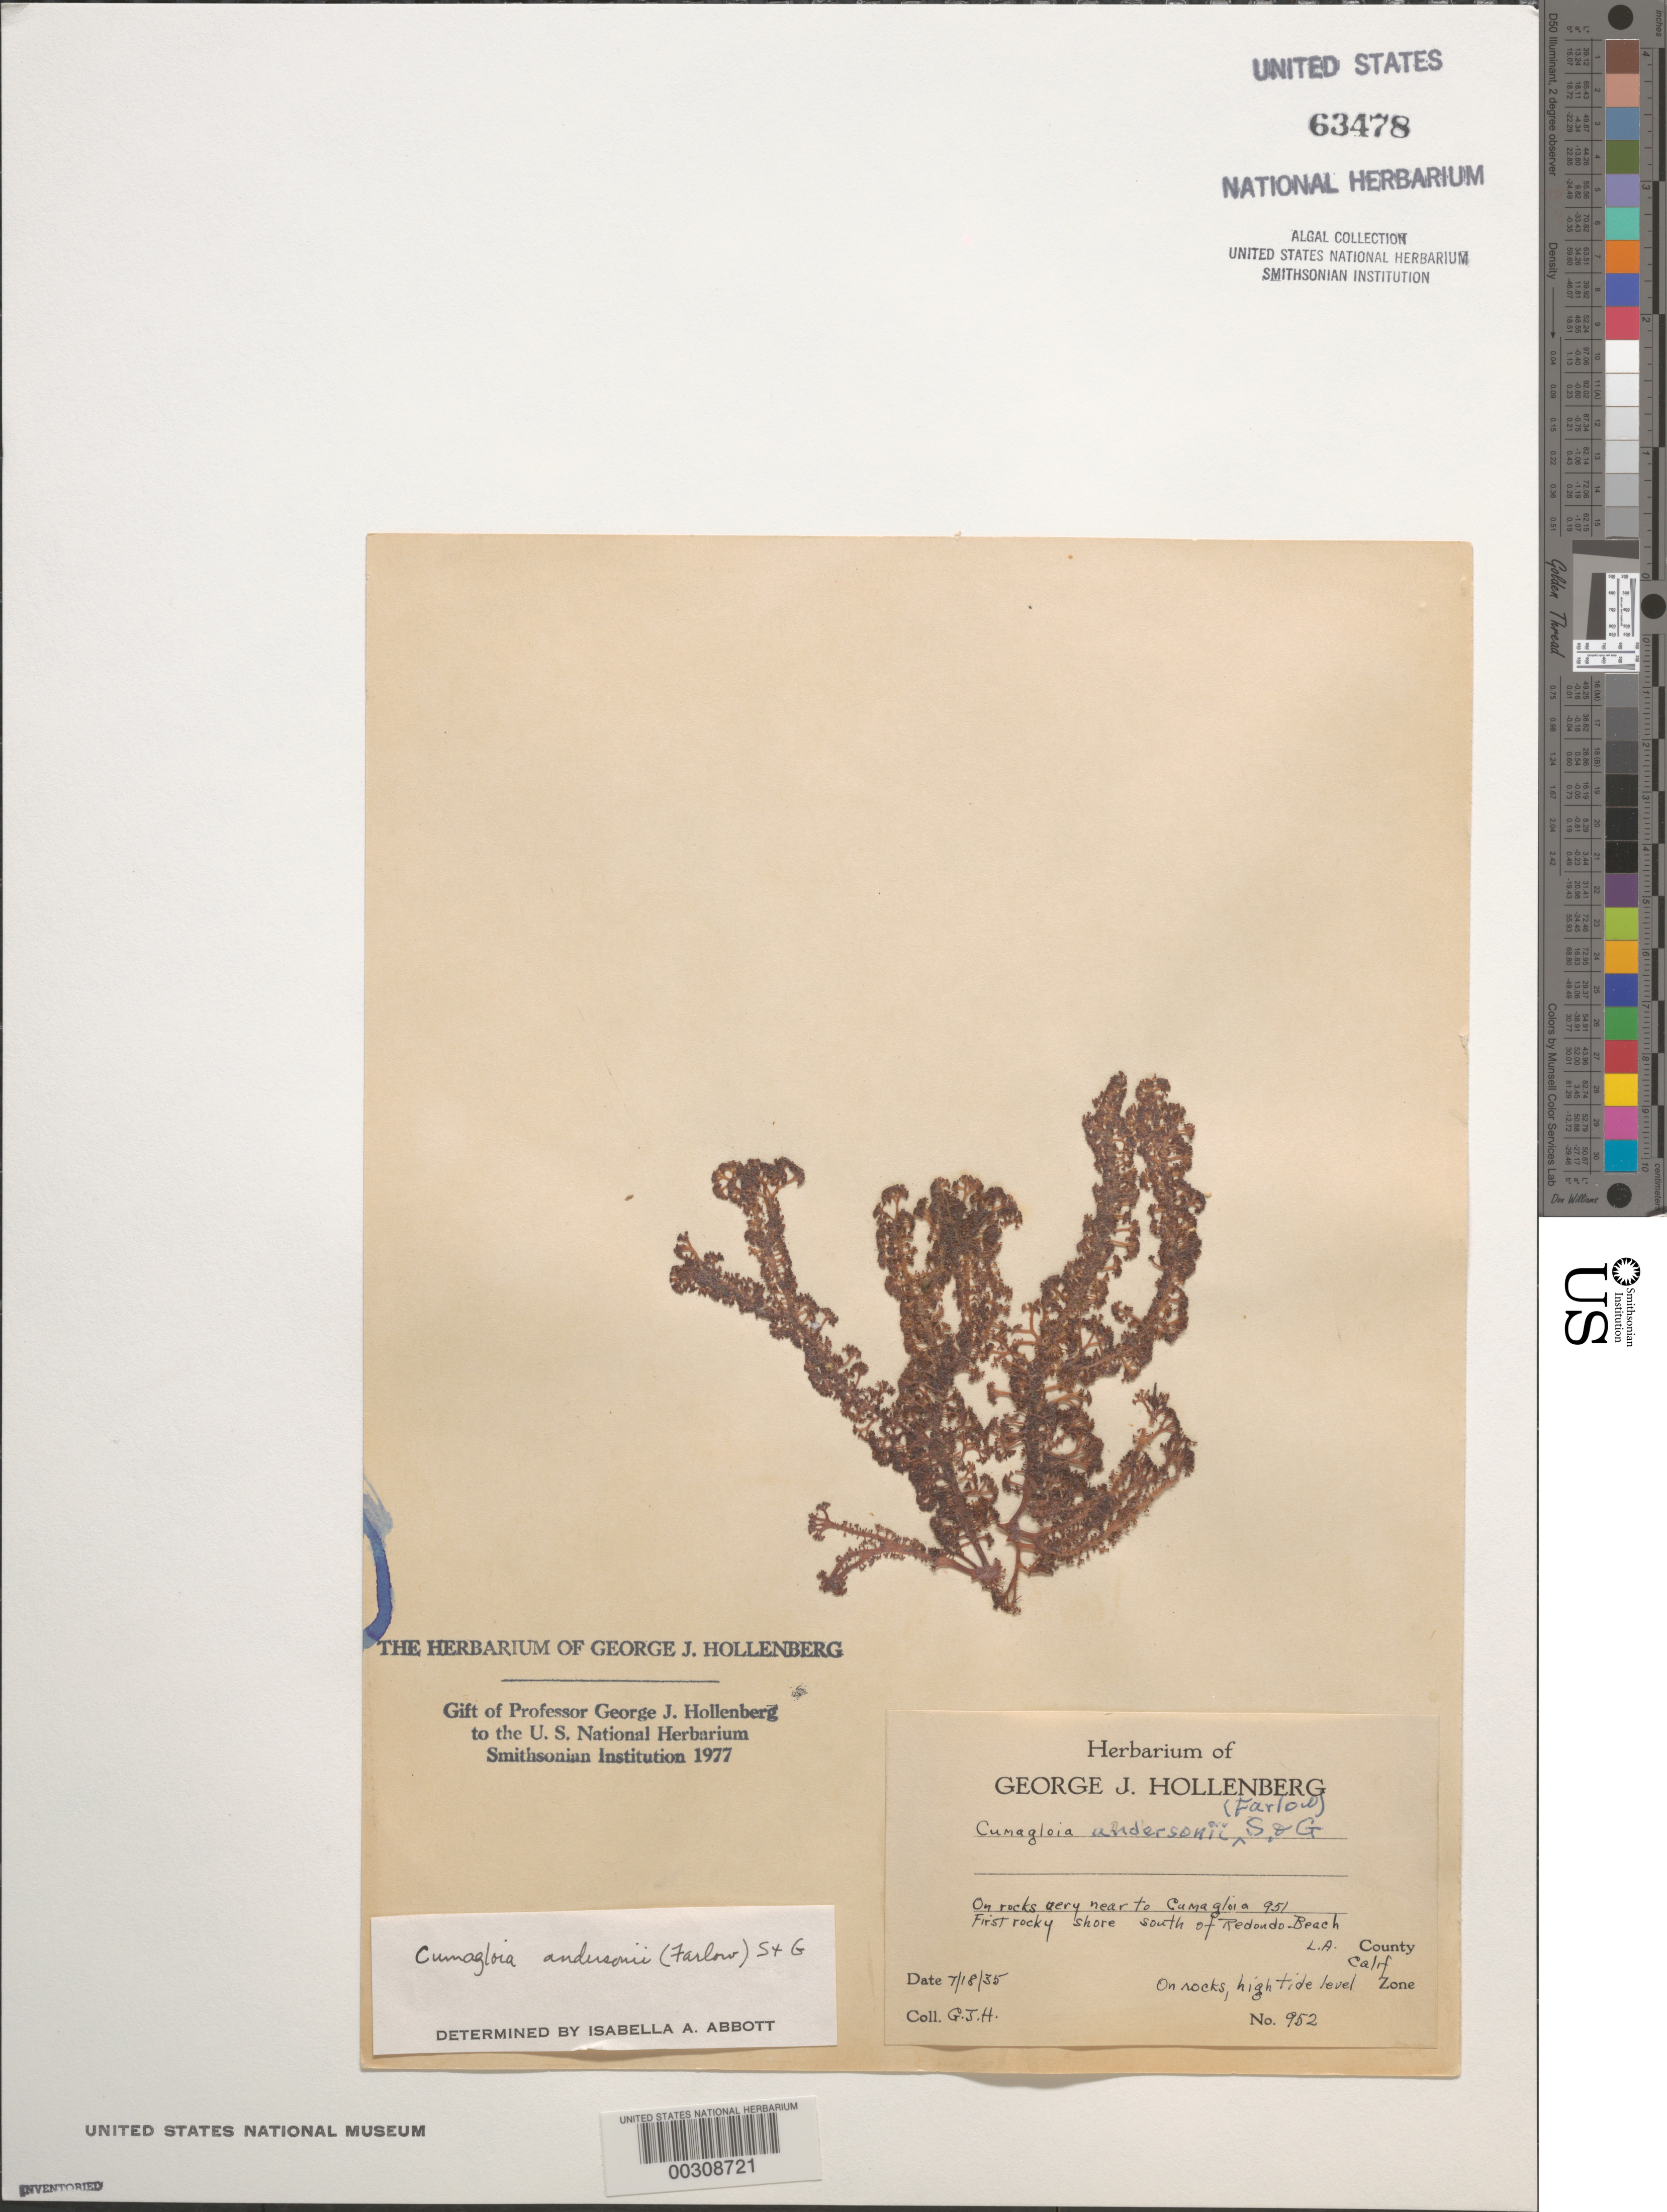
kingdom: Plantae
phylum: Rhodophyta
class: Florideophyceae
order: Nemaliales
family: Liagoraceae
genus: Cumagloia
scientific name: Cumagloia andersonii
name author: (Farl.) Setch. & N.L. Gardner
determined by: Abbott, Isabella A.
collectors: G. Hollenberg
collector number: GJH 952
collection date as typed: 18 Jul 1935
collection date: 1935-07-18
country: United States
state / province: California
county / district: Los Angeles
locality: First rocky shore south of Redondo Beach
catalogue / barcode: US 63478